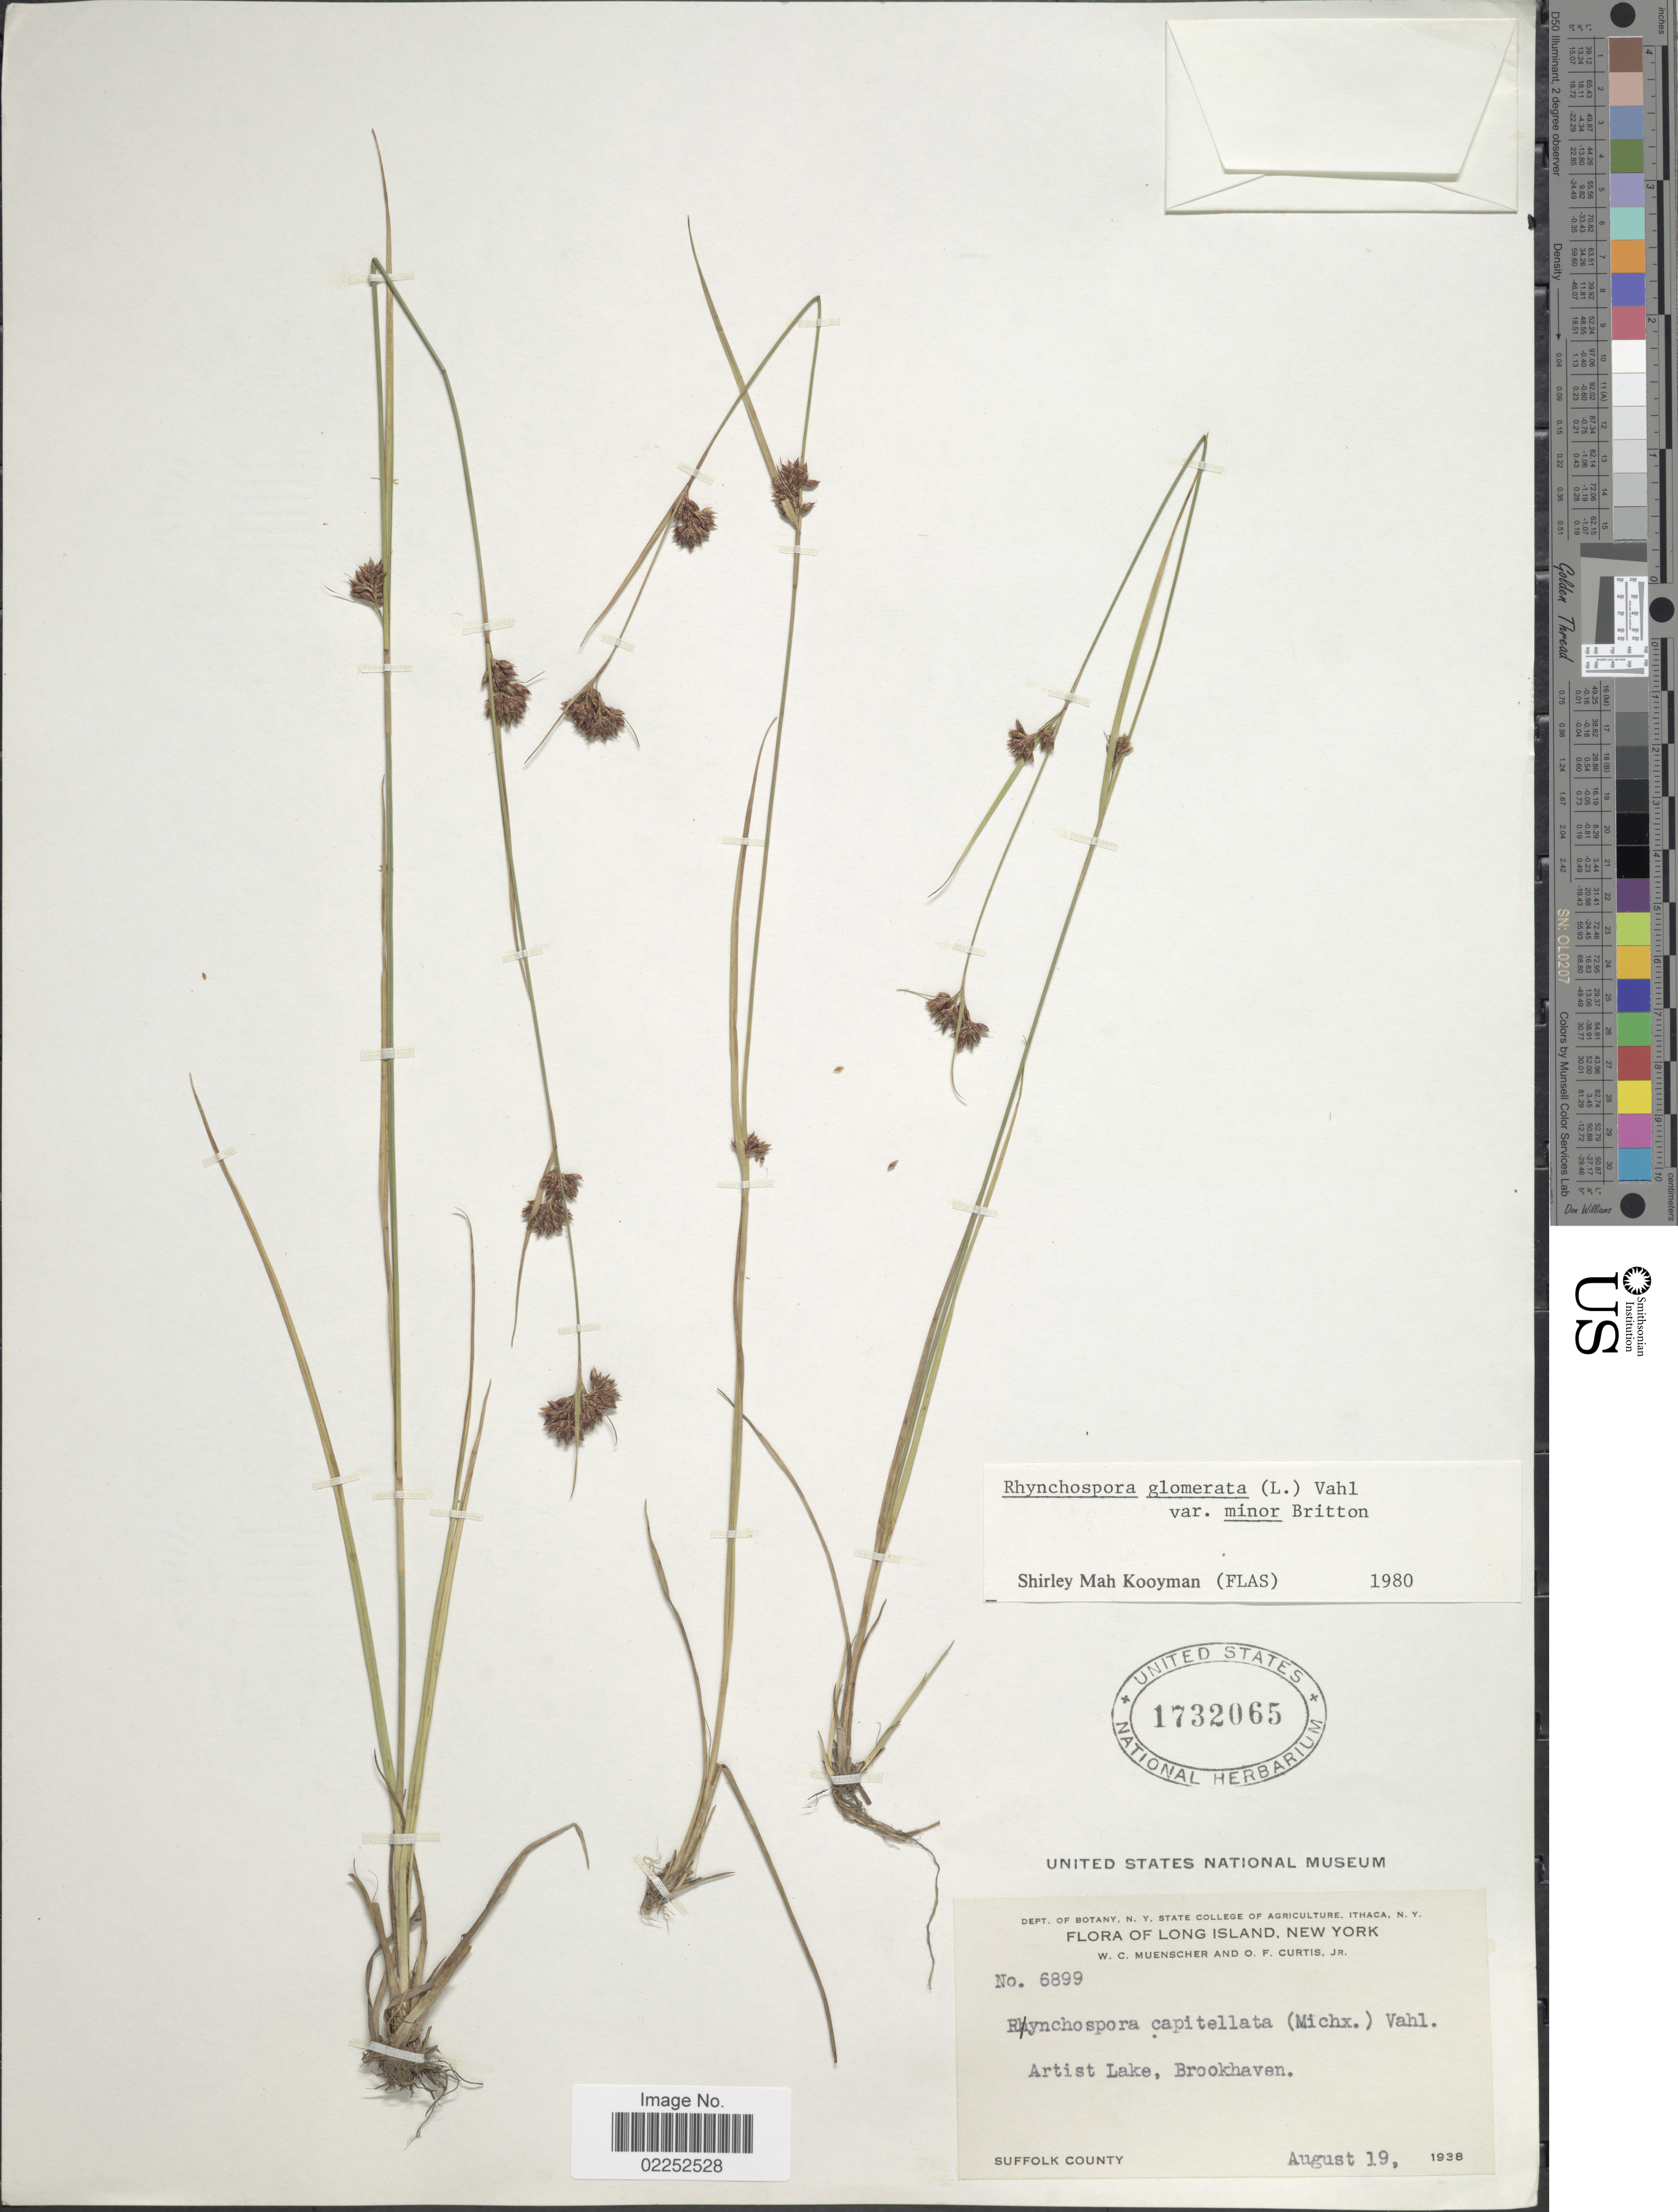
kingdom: Plantae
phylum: Tracheophyta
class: Liliopsida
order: Poales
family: Cyperaceae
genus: Rhynchospora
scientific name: Rhynchospora capitellata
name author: (Michx.) Vahl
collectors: W. Muenscher & O. Curtis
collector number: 6899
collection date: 1938-08-19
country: United States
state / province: New York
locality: Long Island, Artist Lake, Brookhaven, Suffolk County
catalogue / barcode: US 1732065